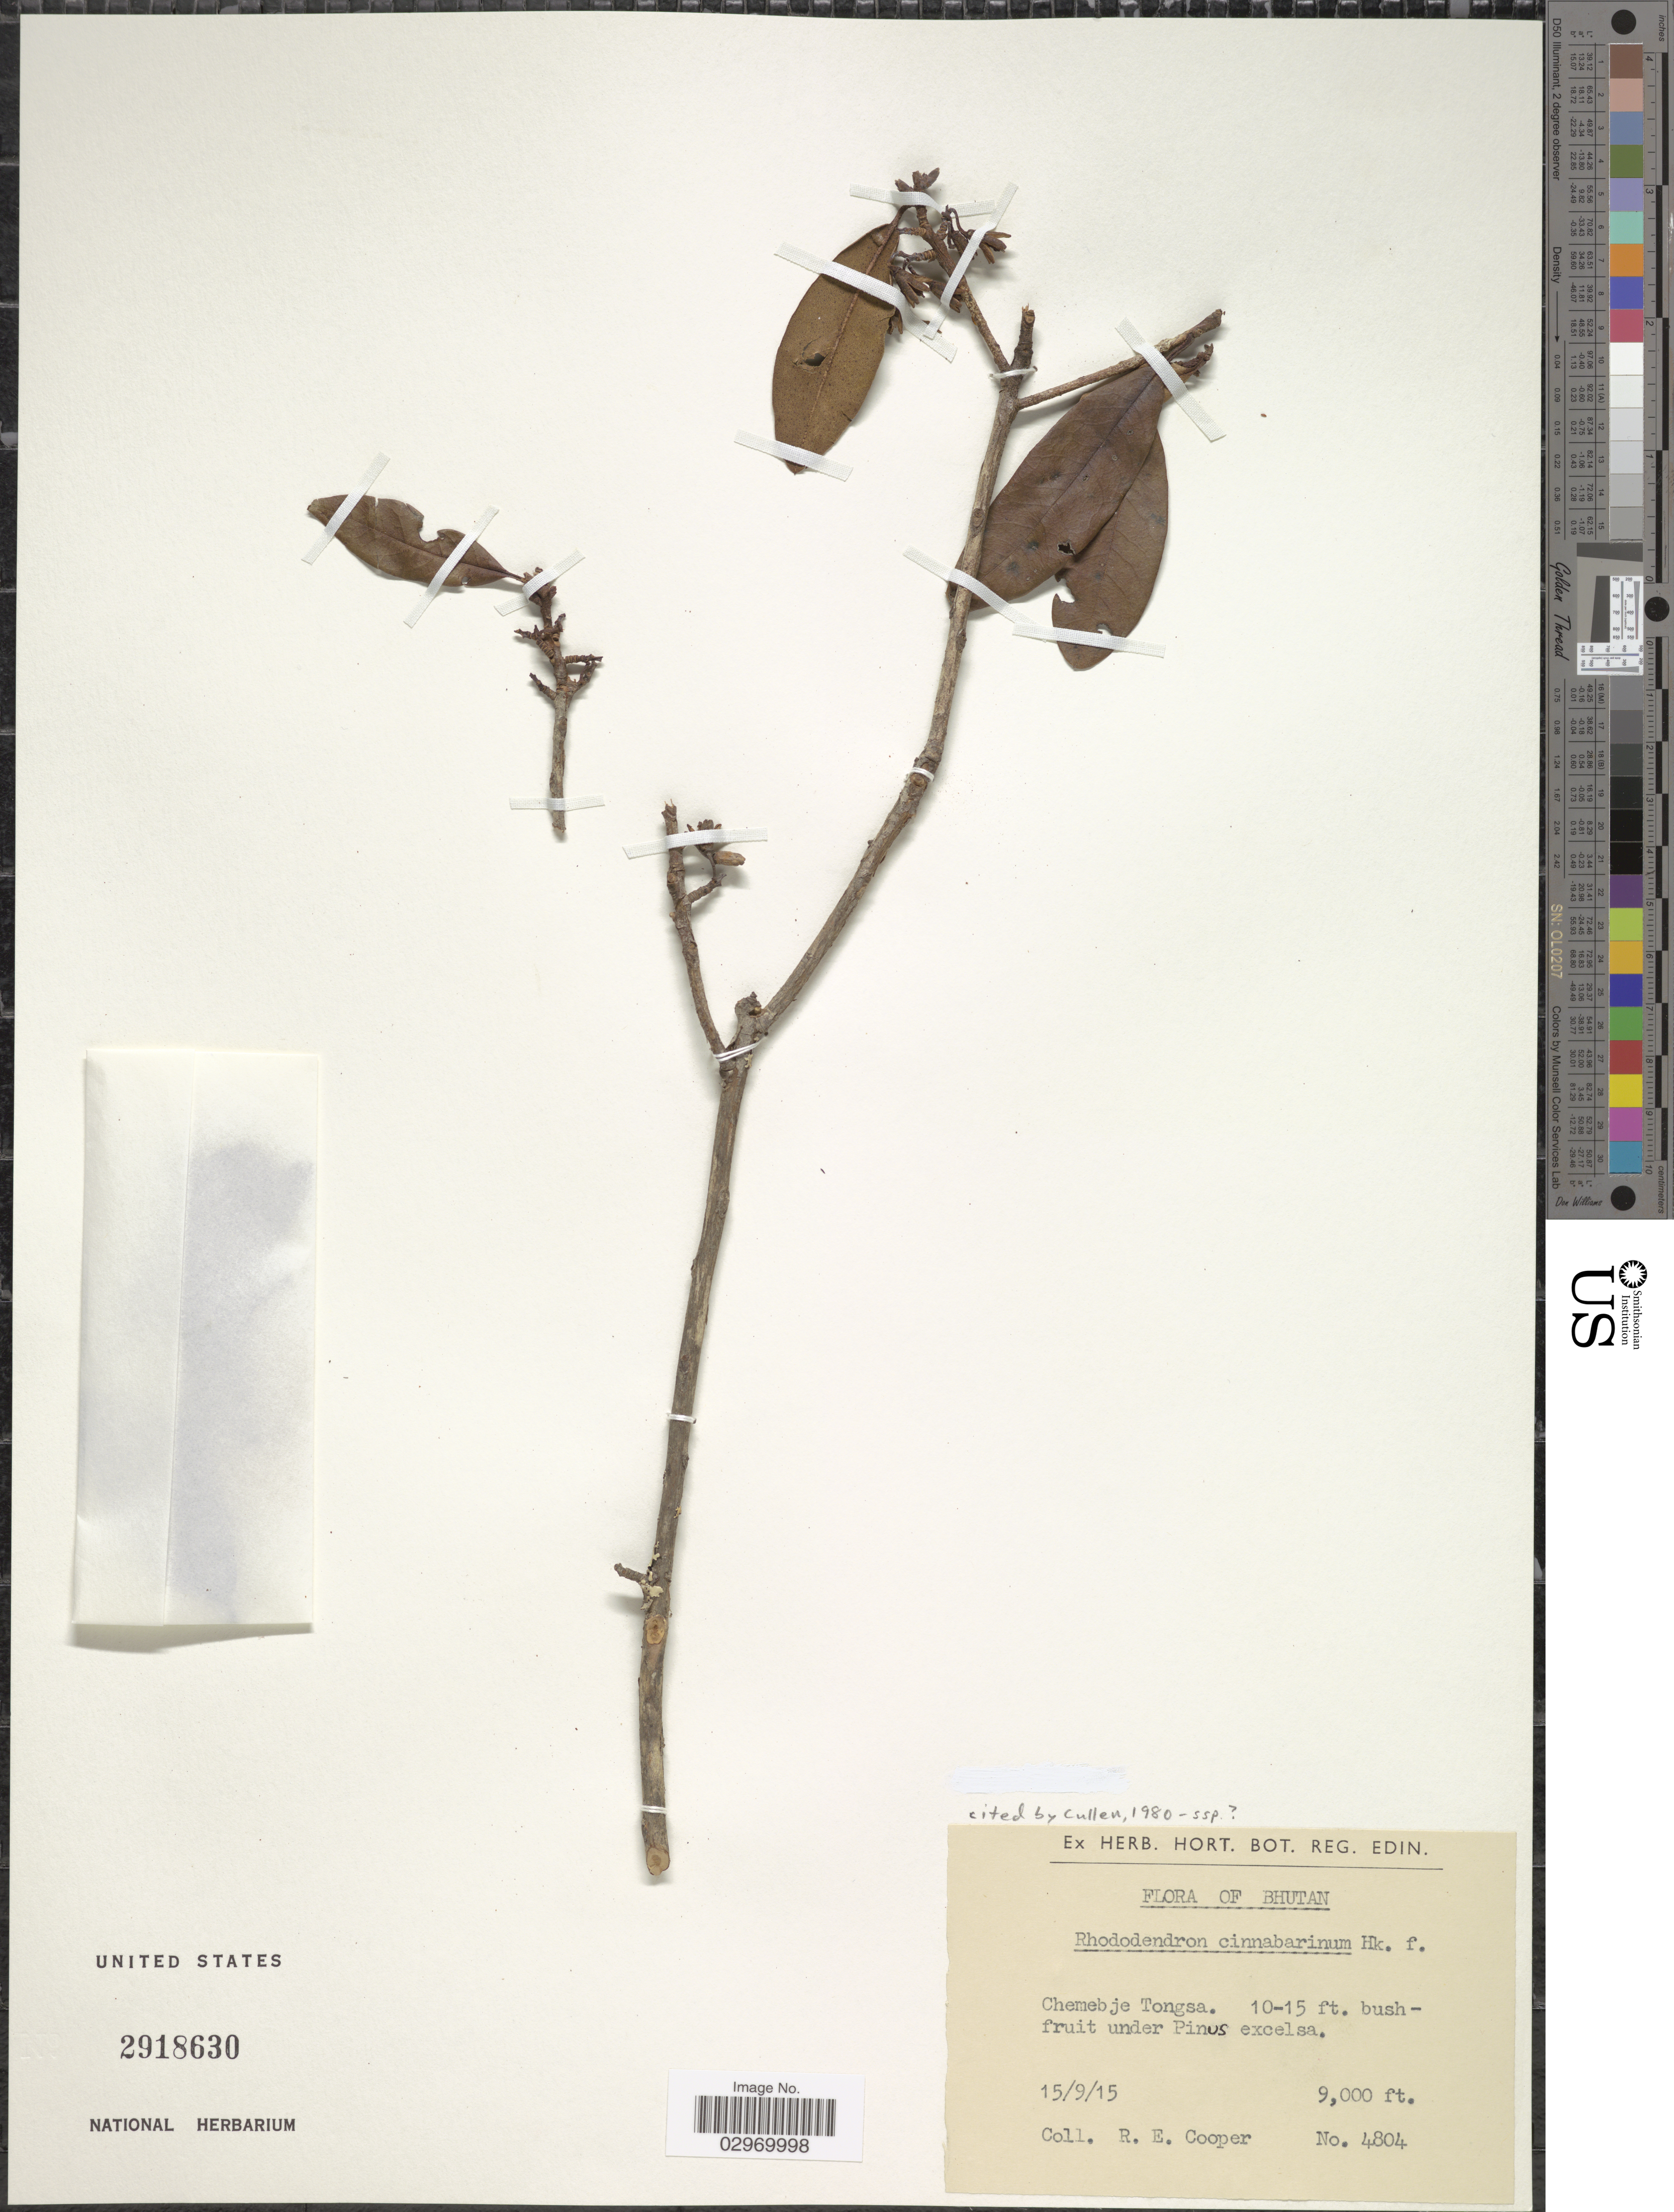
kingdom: Plantae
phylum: Tracheophyta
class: Magnoliopsida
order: Ericales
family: Ericaceae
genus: Rhododendron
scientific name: Rhododendron cinnabarinum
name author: Hook. f.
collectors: R. E. Cooper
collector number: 4804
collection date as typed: Transcribed d/m/y: 15/9/15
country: Bhutan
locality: Chemebje Tongsa.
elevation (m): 2743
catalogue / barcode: US 2918630